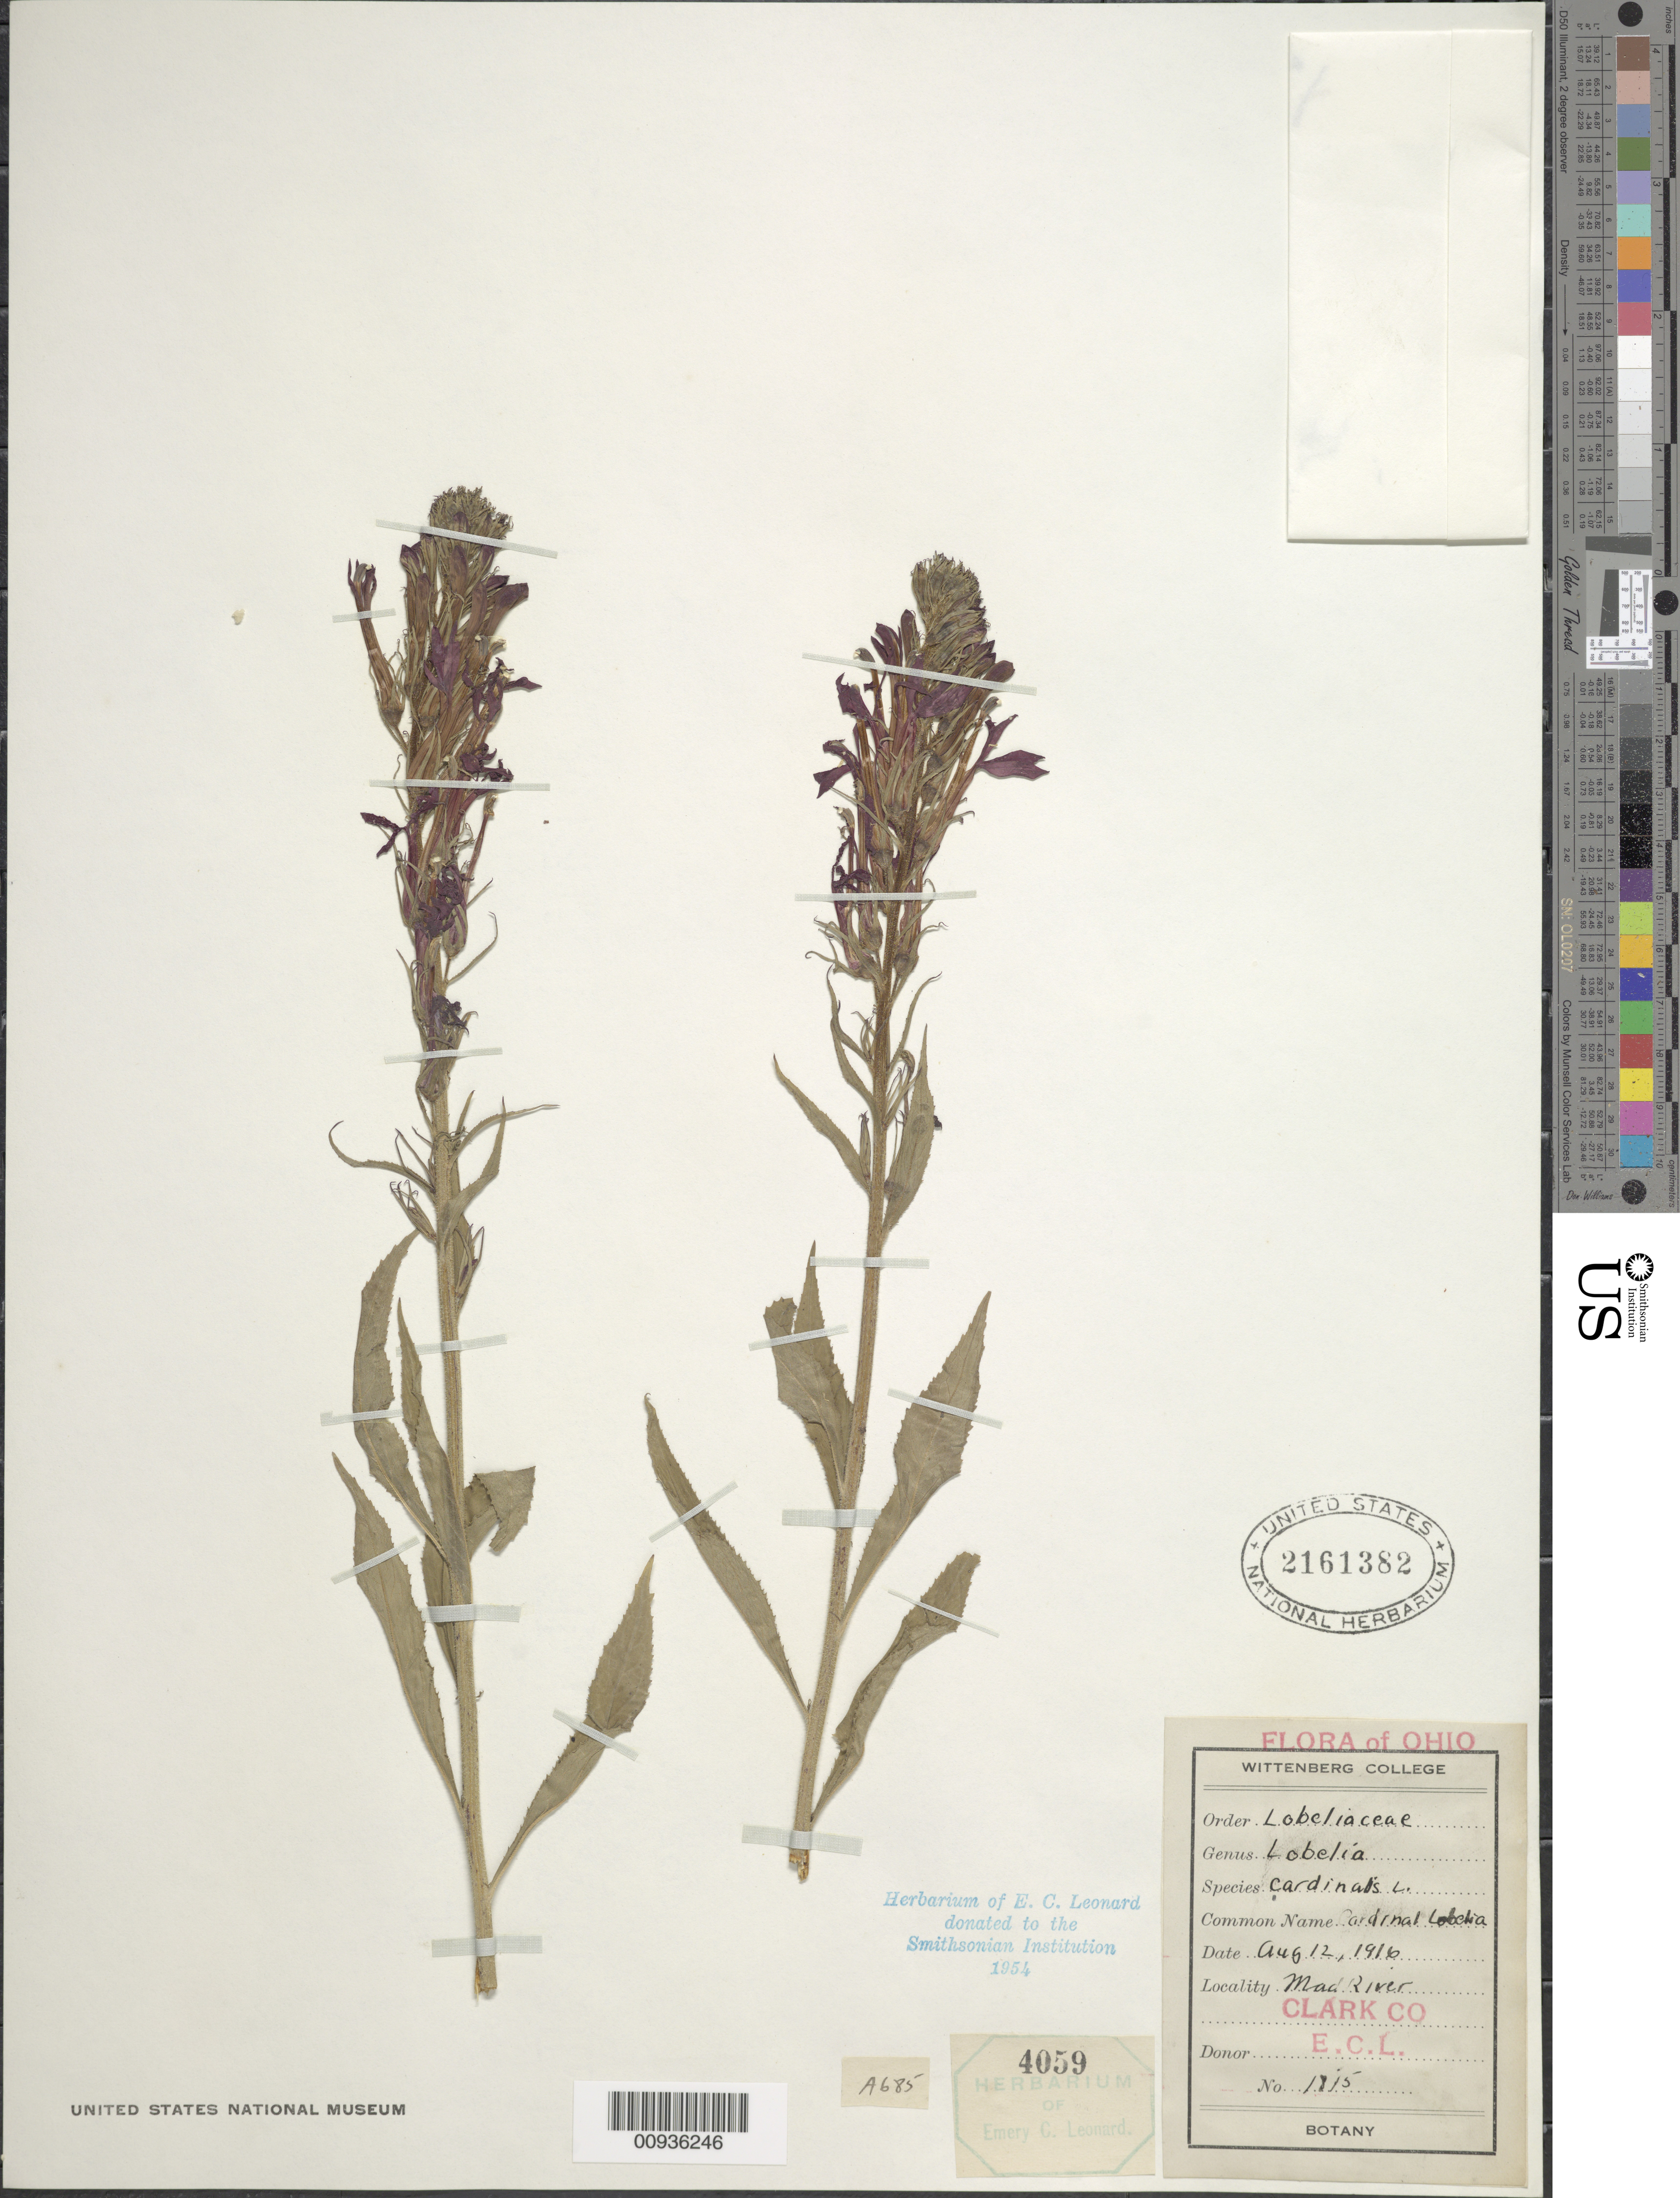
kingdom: Plantae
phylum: Tracheophyta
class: Magnoliopsida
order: Asterales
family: Campanulaceae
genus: Lobelia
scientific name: Lobelia cardinalis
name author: L.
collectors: E. C. Leonard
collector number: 1815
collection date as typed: Aug. 12, 1916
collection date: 1916-08-12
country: United States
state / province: Ohio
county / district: Clark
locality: Mad River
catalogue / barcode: US 2161382